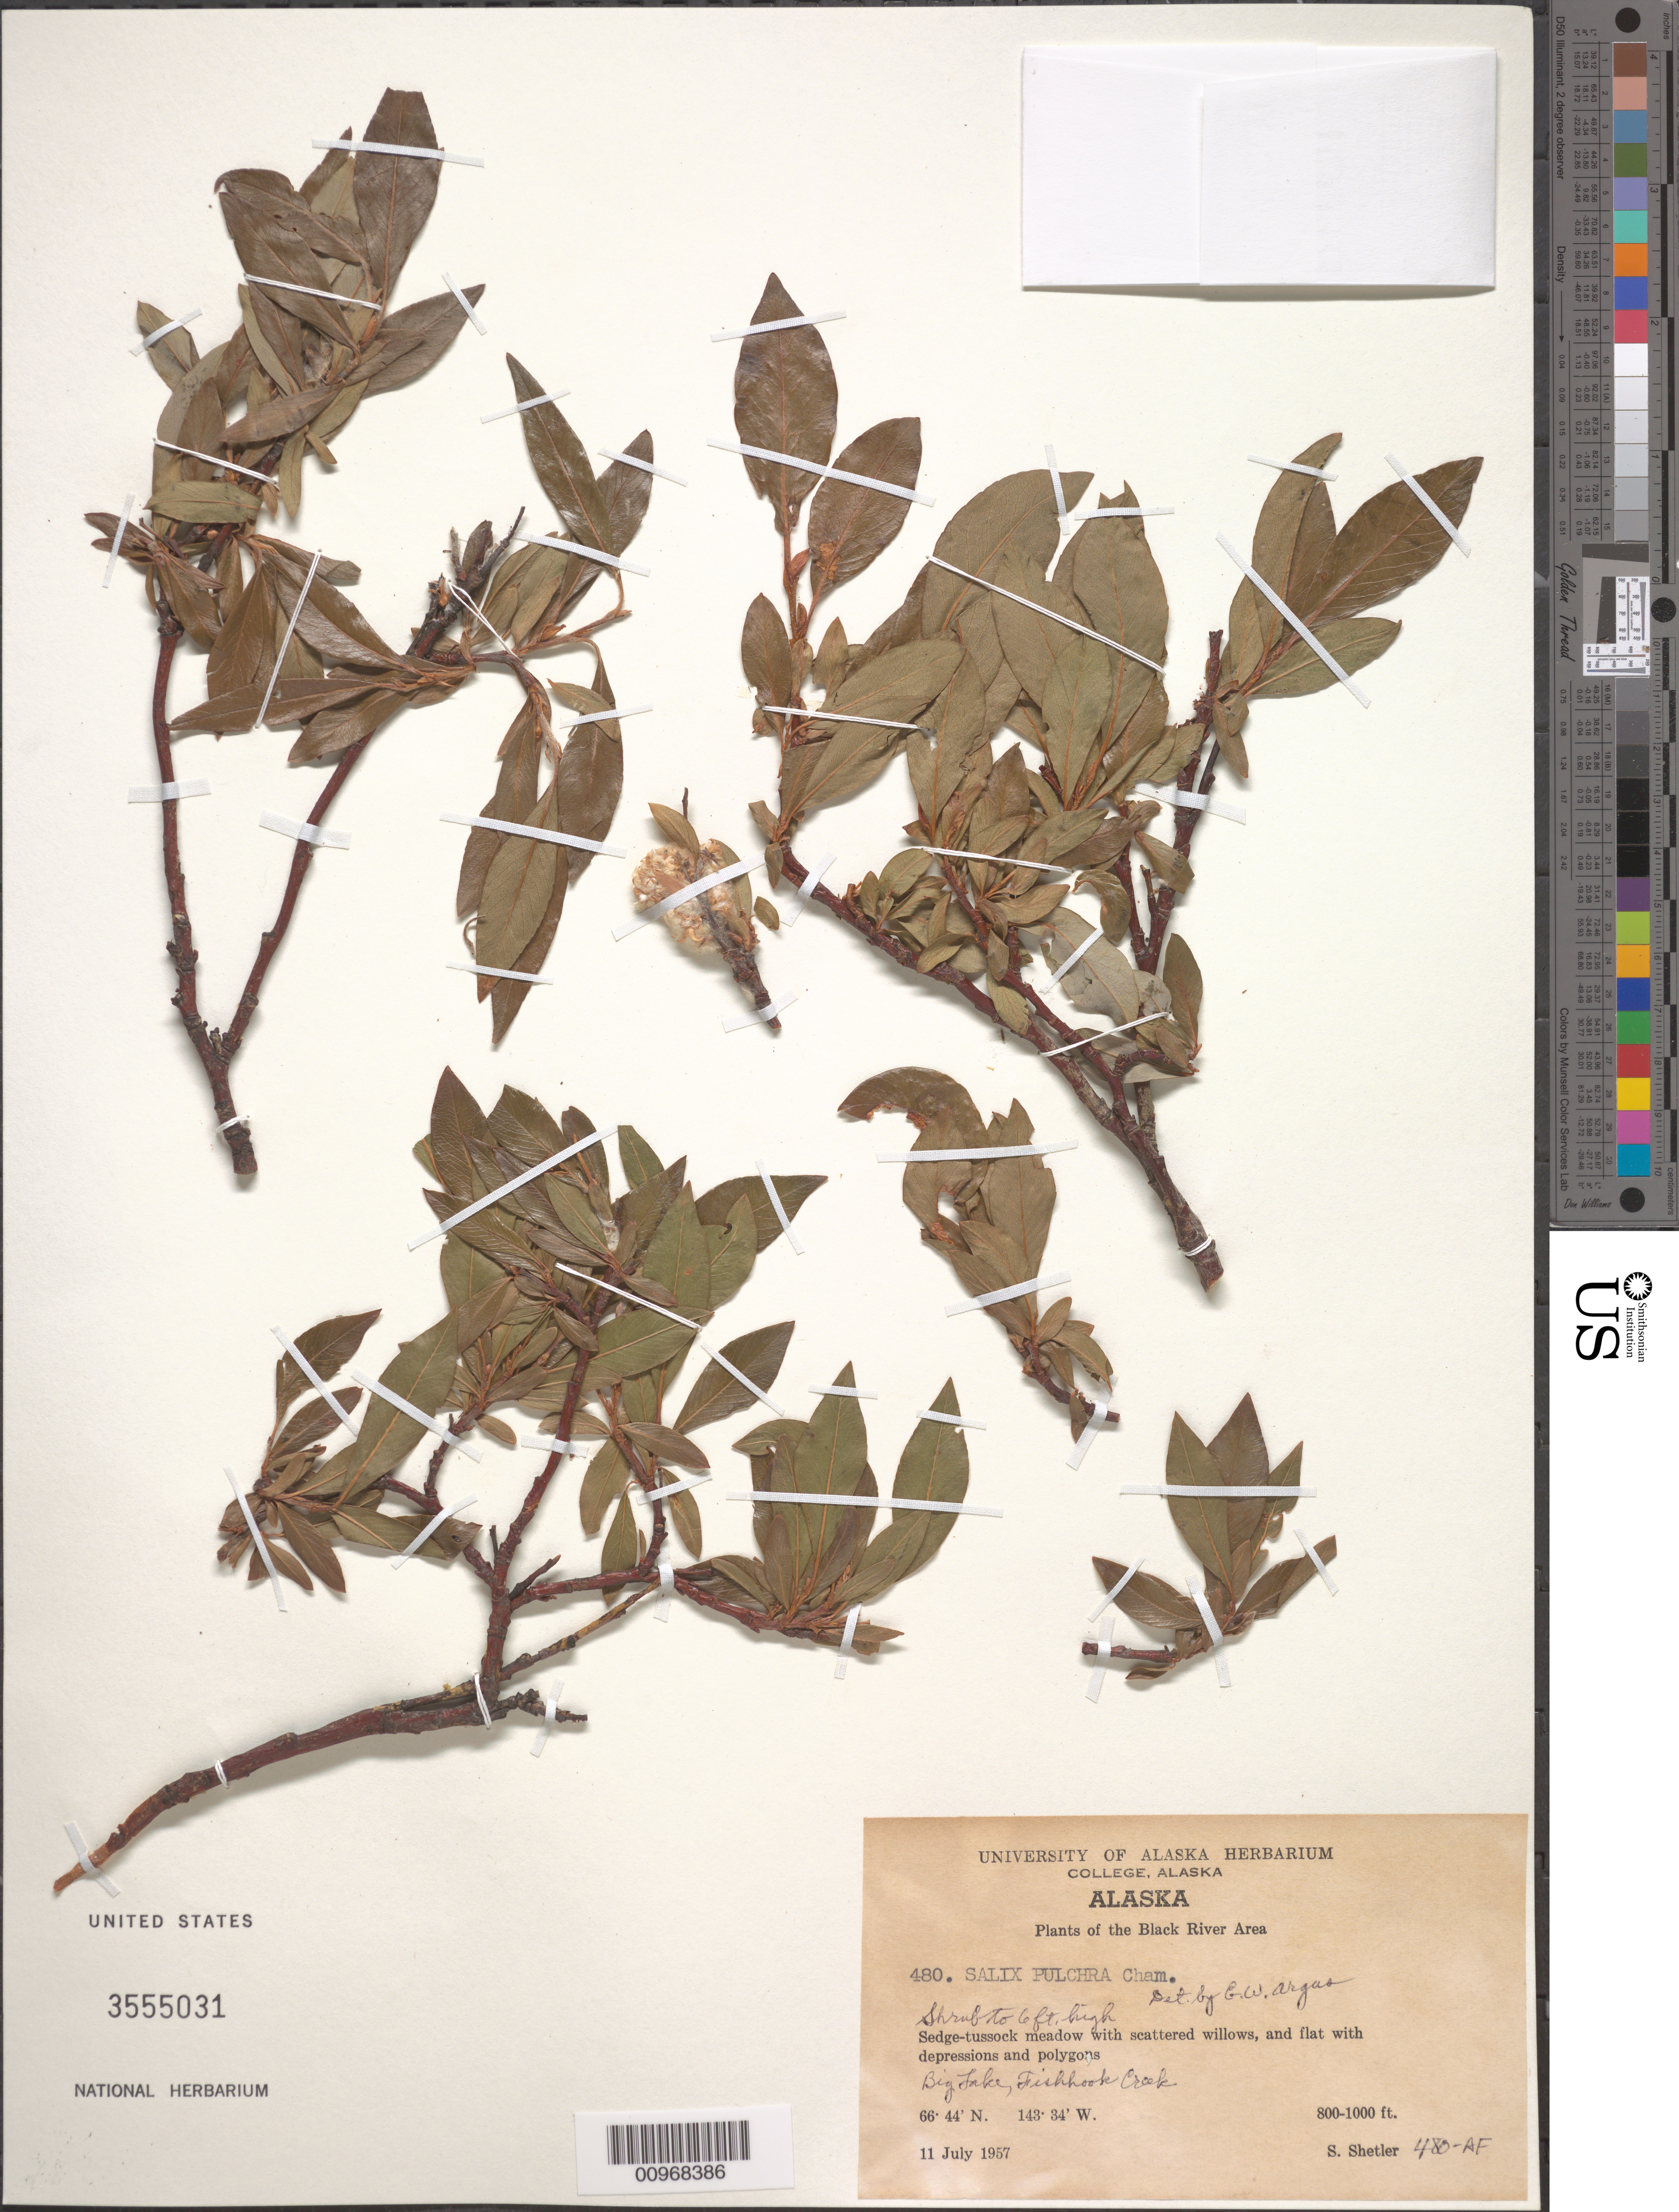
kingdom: Plantae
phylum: Tracheophyta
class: Magnoliopsida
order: Malpighiales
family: Salicaceae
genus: Salix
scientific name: Salix pulchra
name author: Cham.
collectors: S. Shetler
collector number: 480-AF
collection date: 1957-07-11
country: United States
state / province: Alaska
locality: The Black River Area. Big Lake, Fishhook Creek.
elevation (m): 244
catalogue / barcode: US 3555031